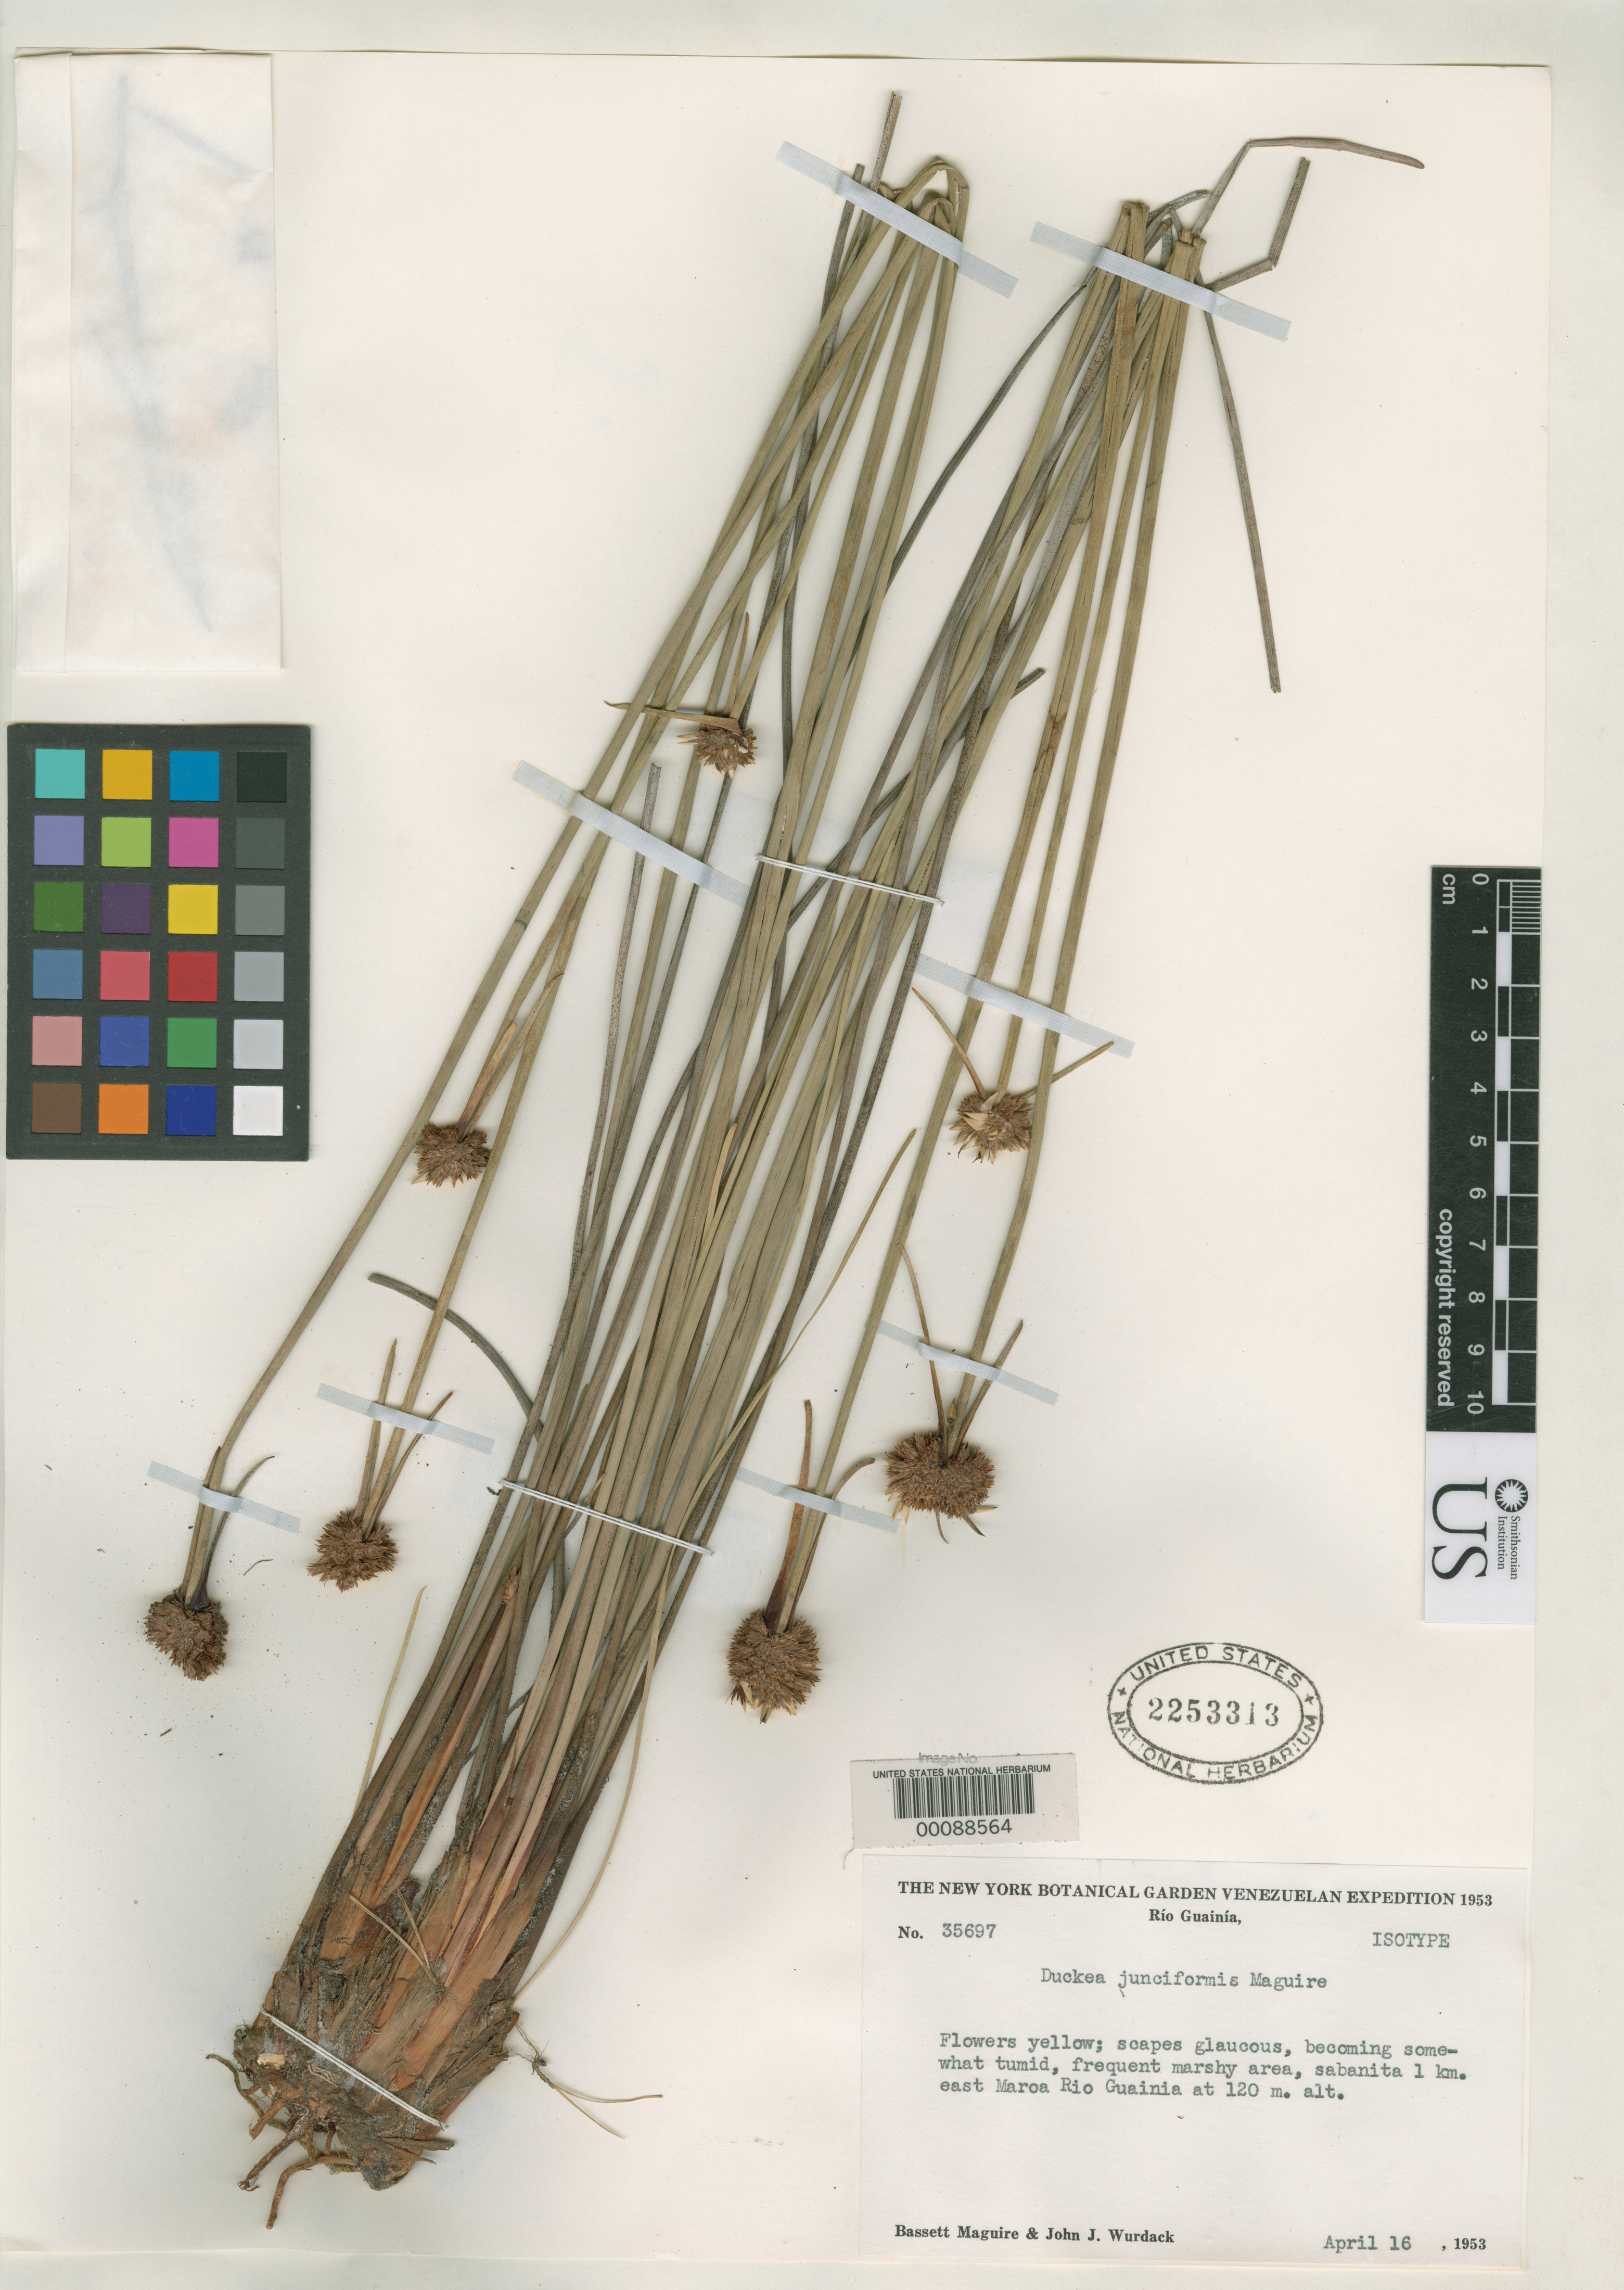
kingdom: Plantae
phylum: Tracheophyta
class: Liliopsida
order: Poales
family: Rapateaceae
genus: Duckea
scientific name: Duckea junciformis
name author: Maguire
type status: Isotype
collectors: B. Maguire & J. J. Wurdack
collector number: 35697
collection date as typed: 16 Apr 1953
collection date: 1953-04-16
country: Venezuela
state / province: Amazonas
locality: East Maroa Rio Guainia.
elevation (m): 120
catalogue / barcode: US 2253313